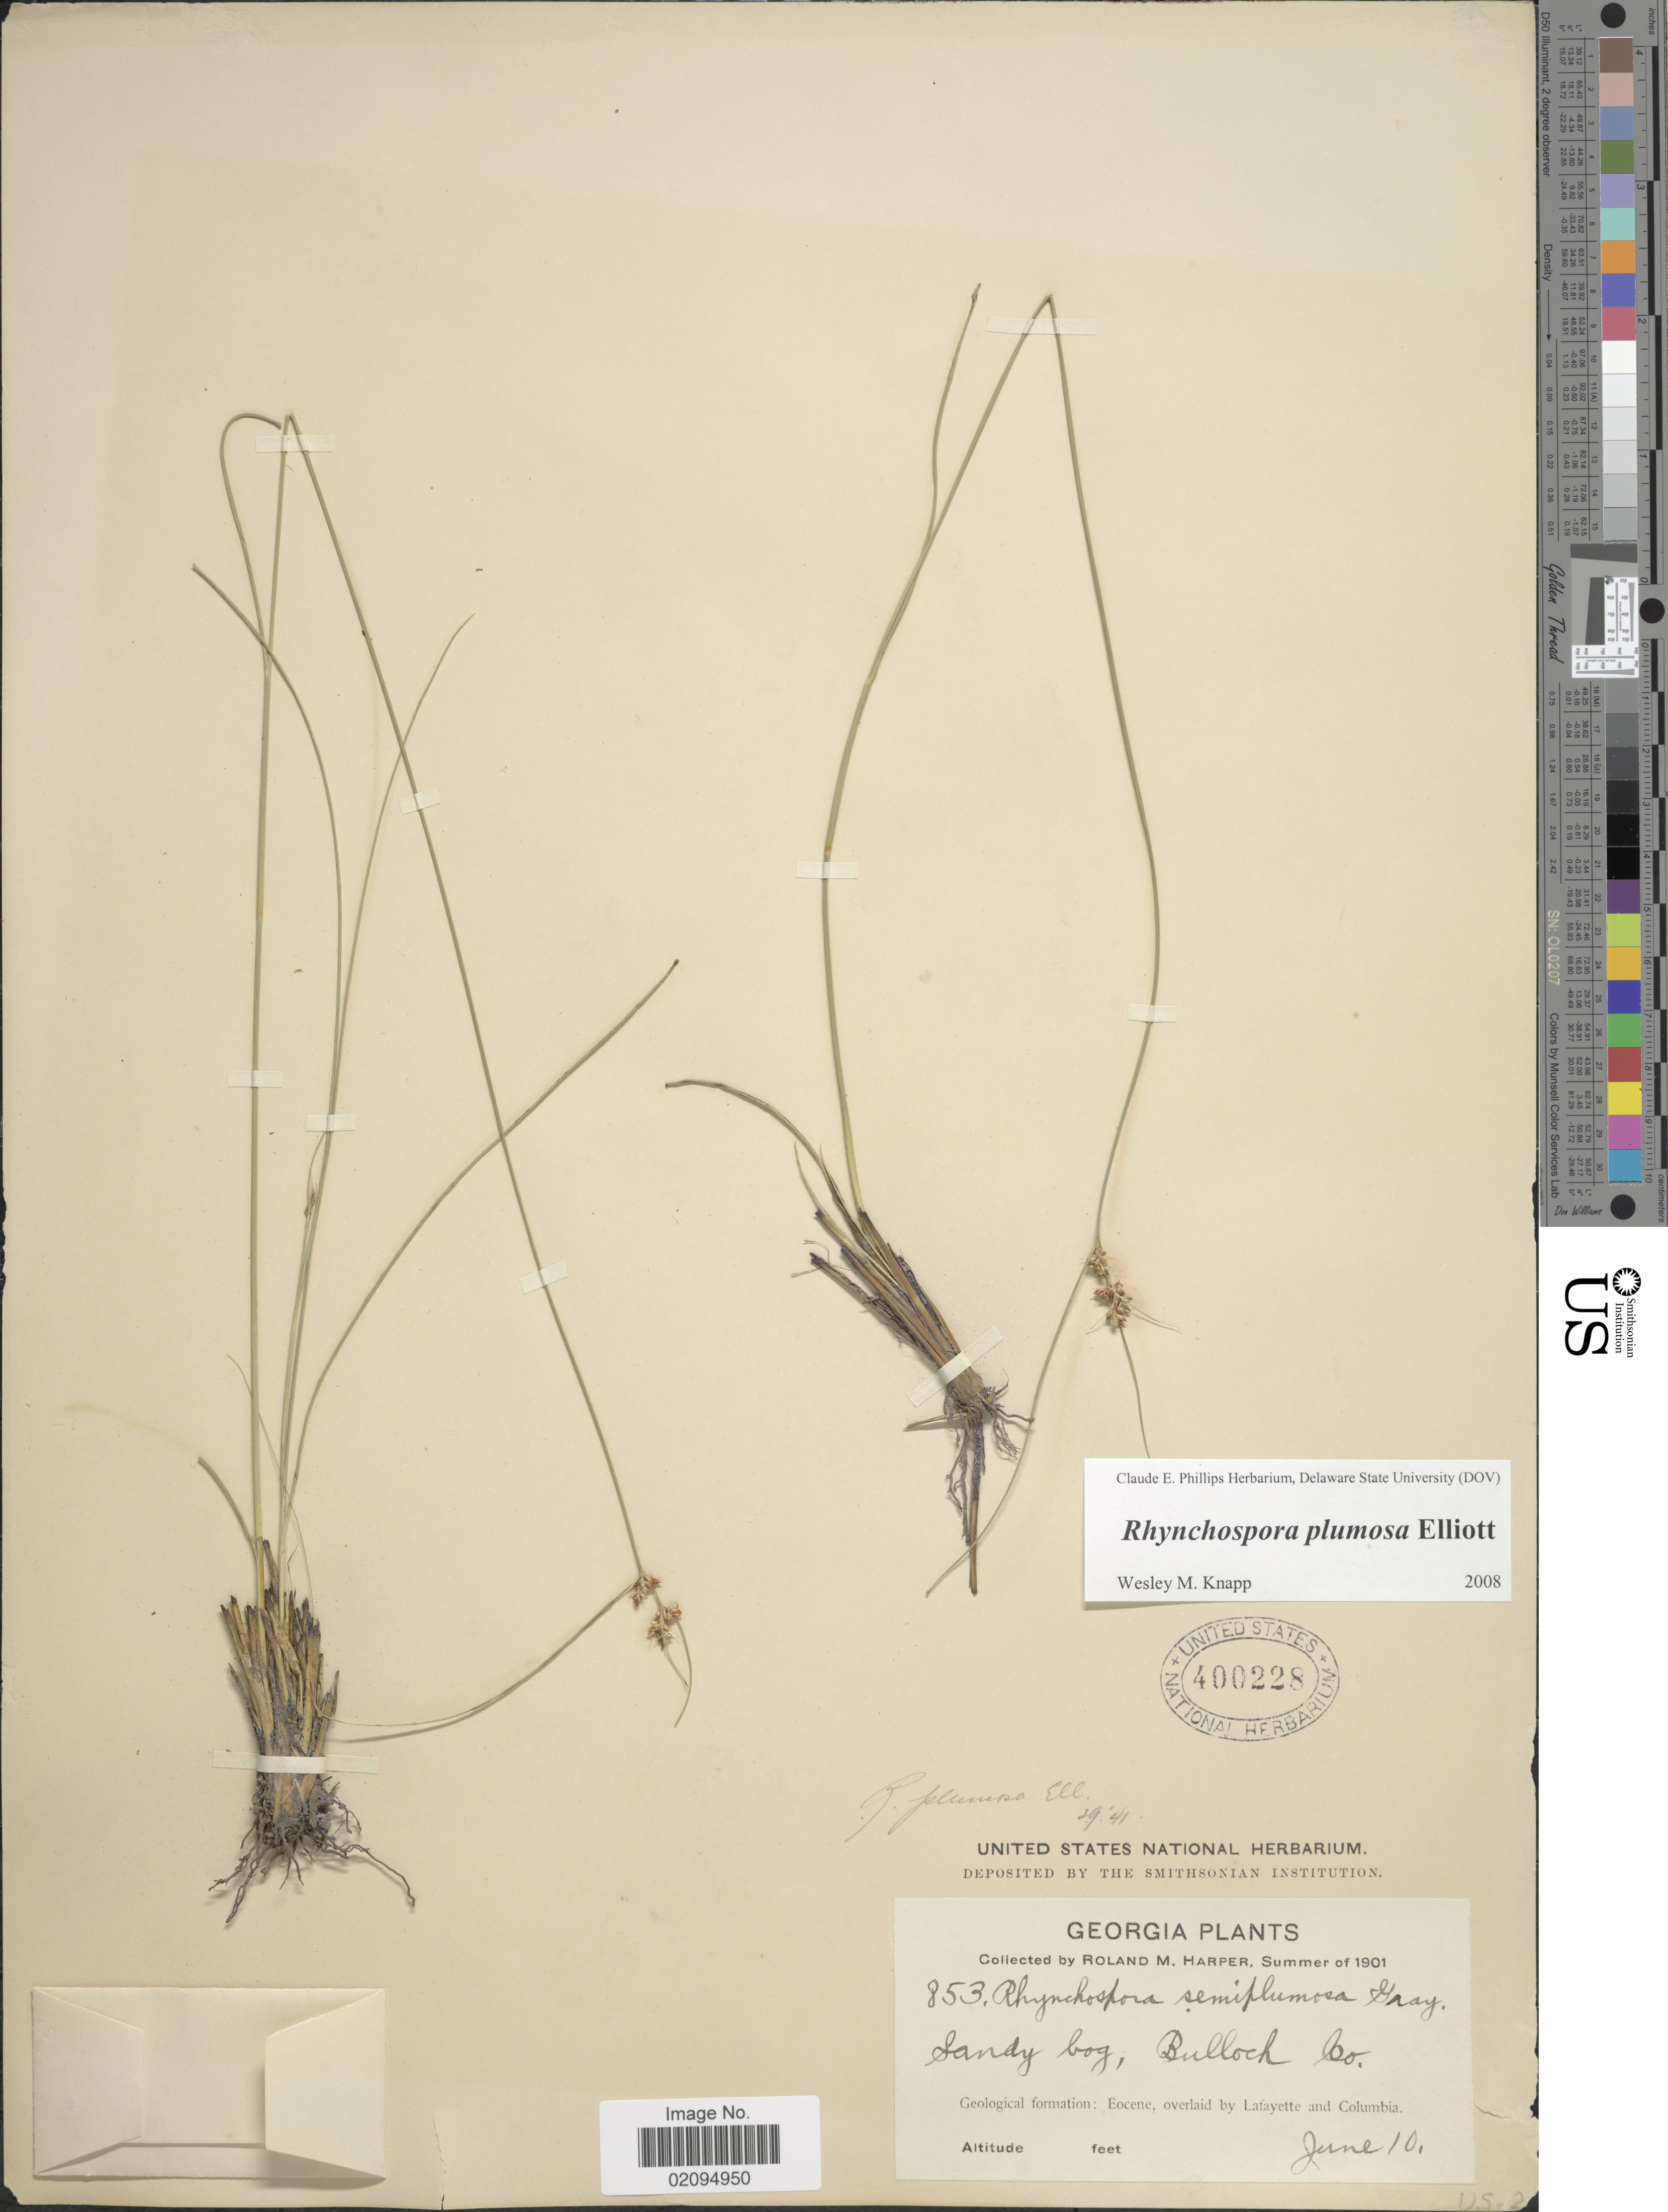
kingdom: Plantae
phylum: Tracheophyta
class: Liliopsida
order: Poales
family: Cyperaceae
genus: Rhynchospora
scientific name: Rhynchospora plumosa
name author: Elliott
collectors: R. M. Harper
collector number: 853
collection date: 1901-06-10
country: United States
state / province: Georgia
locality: Bulloch Co. Eocene, overlaid by Lafayette and Columbia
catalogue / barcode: US 400228